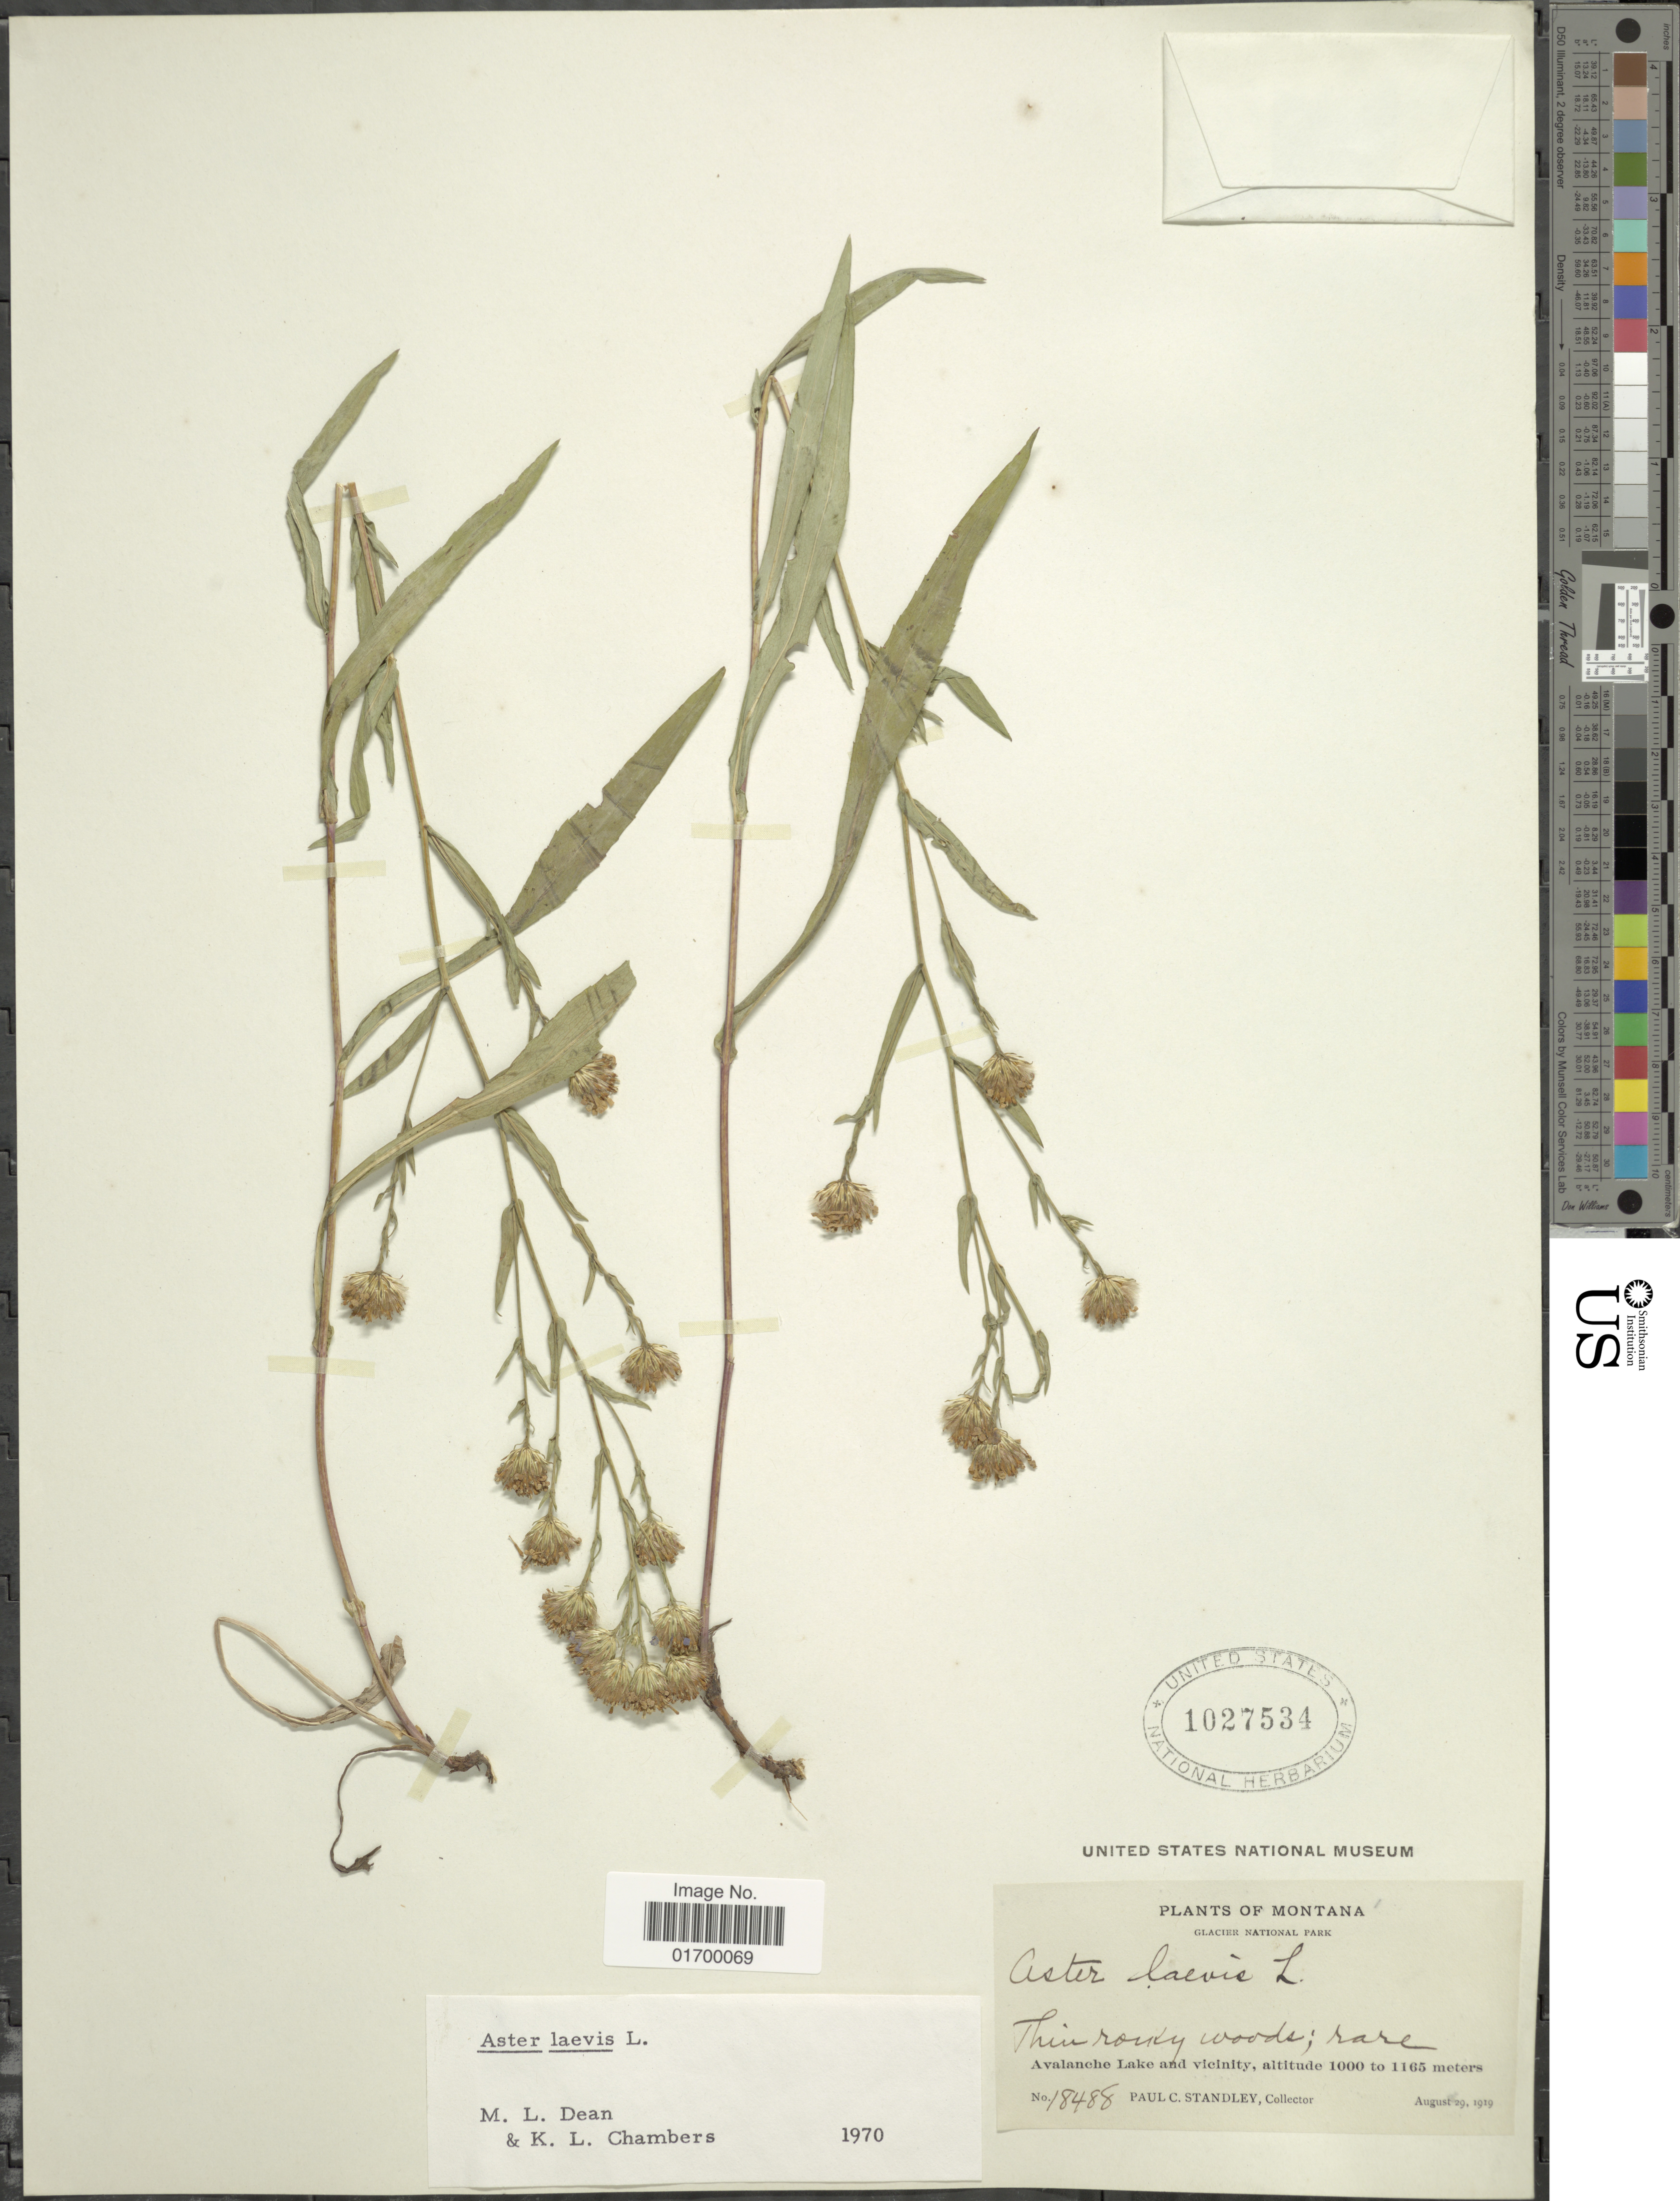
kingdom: Plantae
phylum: Tracheophyta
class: Magnoliopsida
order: Asterales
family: Asteraceae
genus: Symphyotrichum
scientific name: Symphyotrichum laeve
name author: (L.) Á. Löve & D. Löve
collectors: P. C. Standley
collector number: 18488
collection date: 1919-08-29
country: United States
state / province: Montana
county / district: Flathead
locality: Glacier National Park, Avalanche Lake and vicinity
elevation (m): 1000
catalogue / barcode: US 1027534